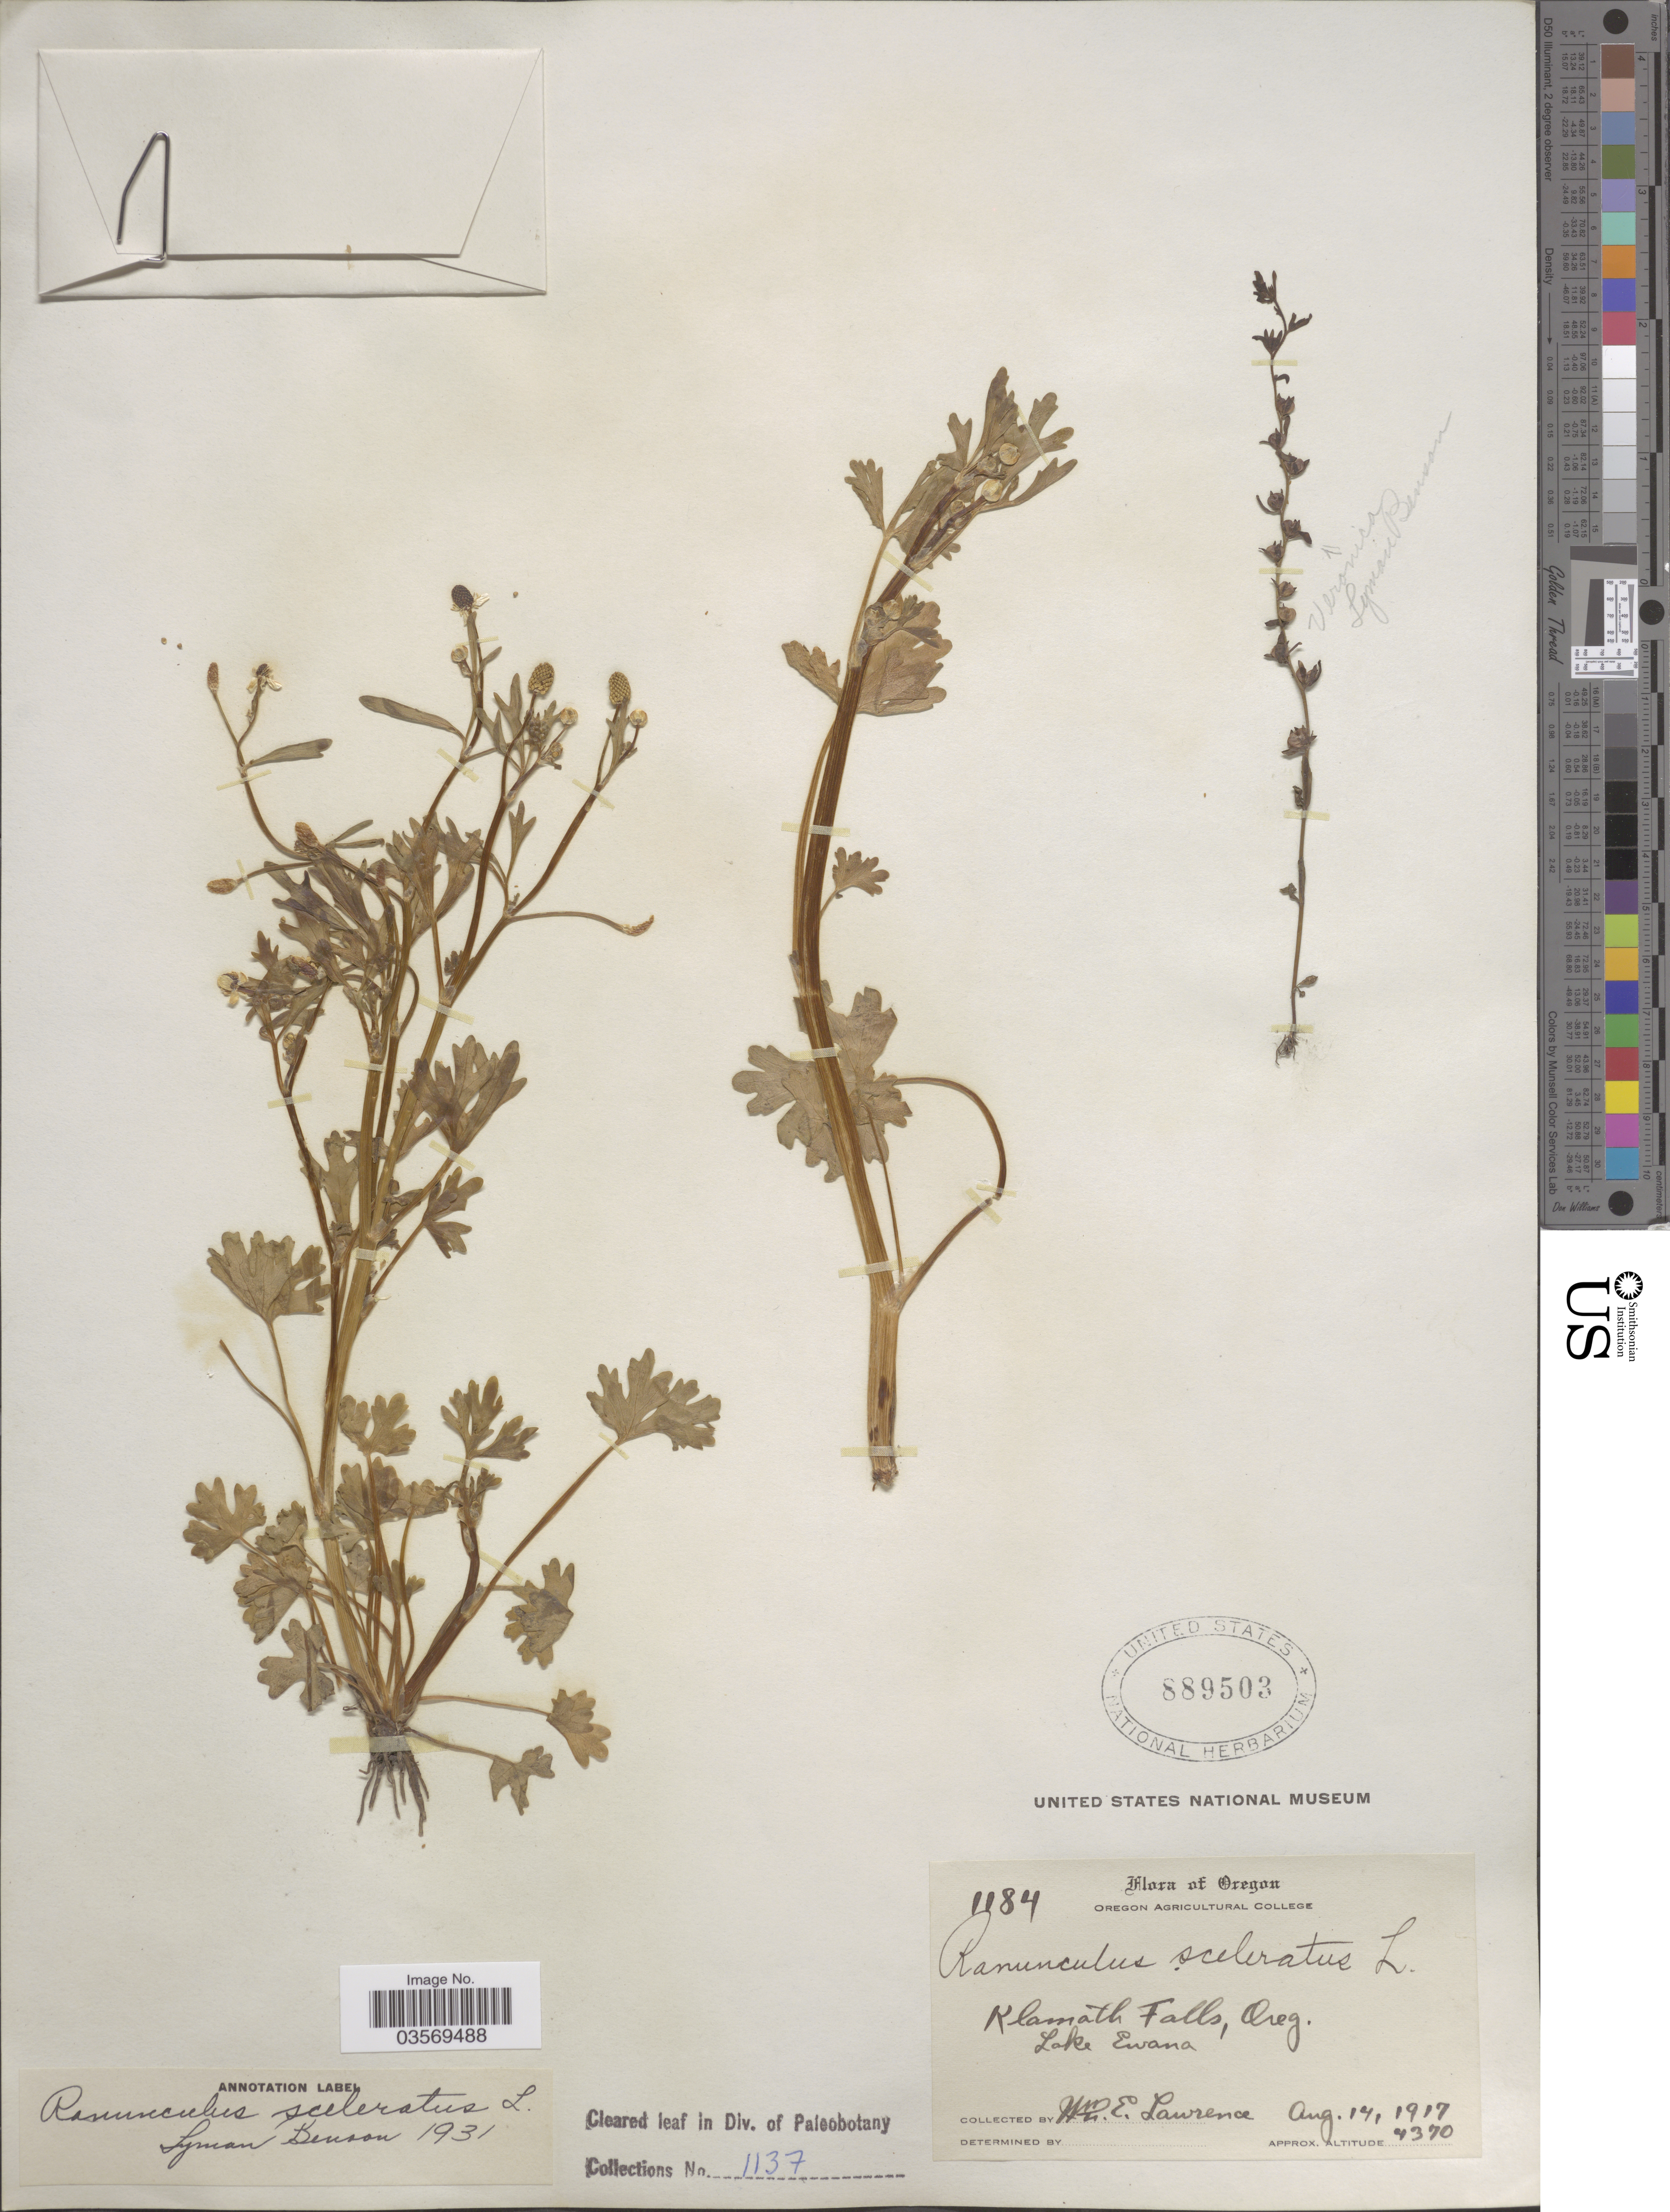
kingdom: Plantae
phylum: Tracheophyta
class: Magnoliopsida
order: Ranunculales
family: Ranunculaceae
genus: Ranunculus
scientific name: Ranunculus sceleratus var. multifidus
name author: Nutt.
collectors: W. Lawrence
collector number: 1184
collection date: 1917-08-14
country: United States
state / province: Oregon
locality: Klamath Falls. Lake Ewana.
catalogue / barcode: US 889503